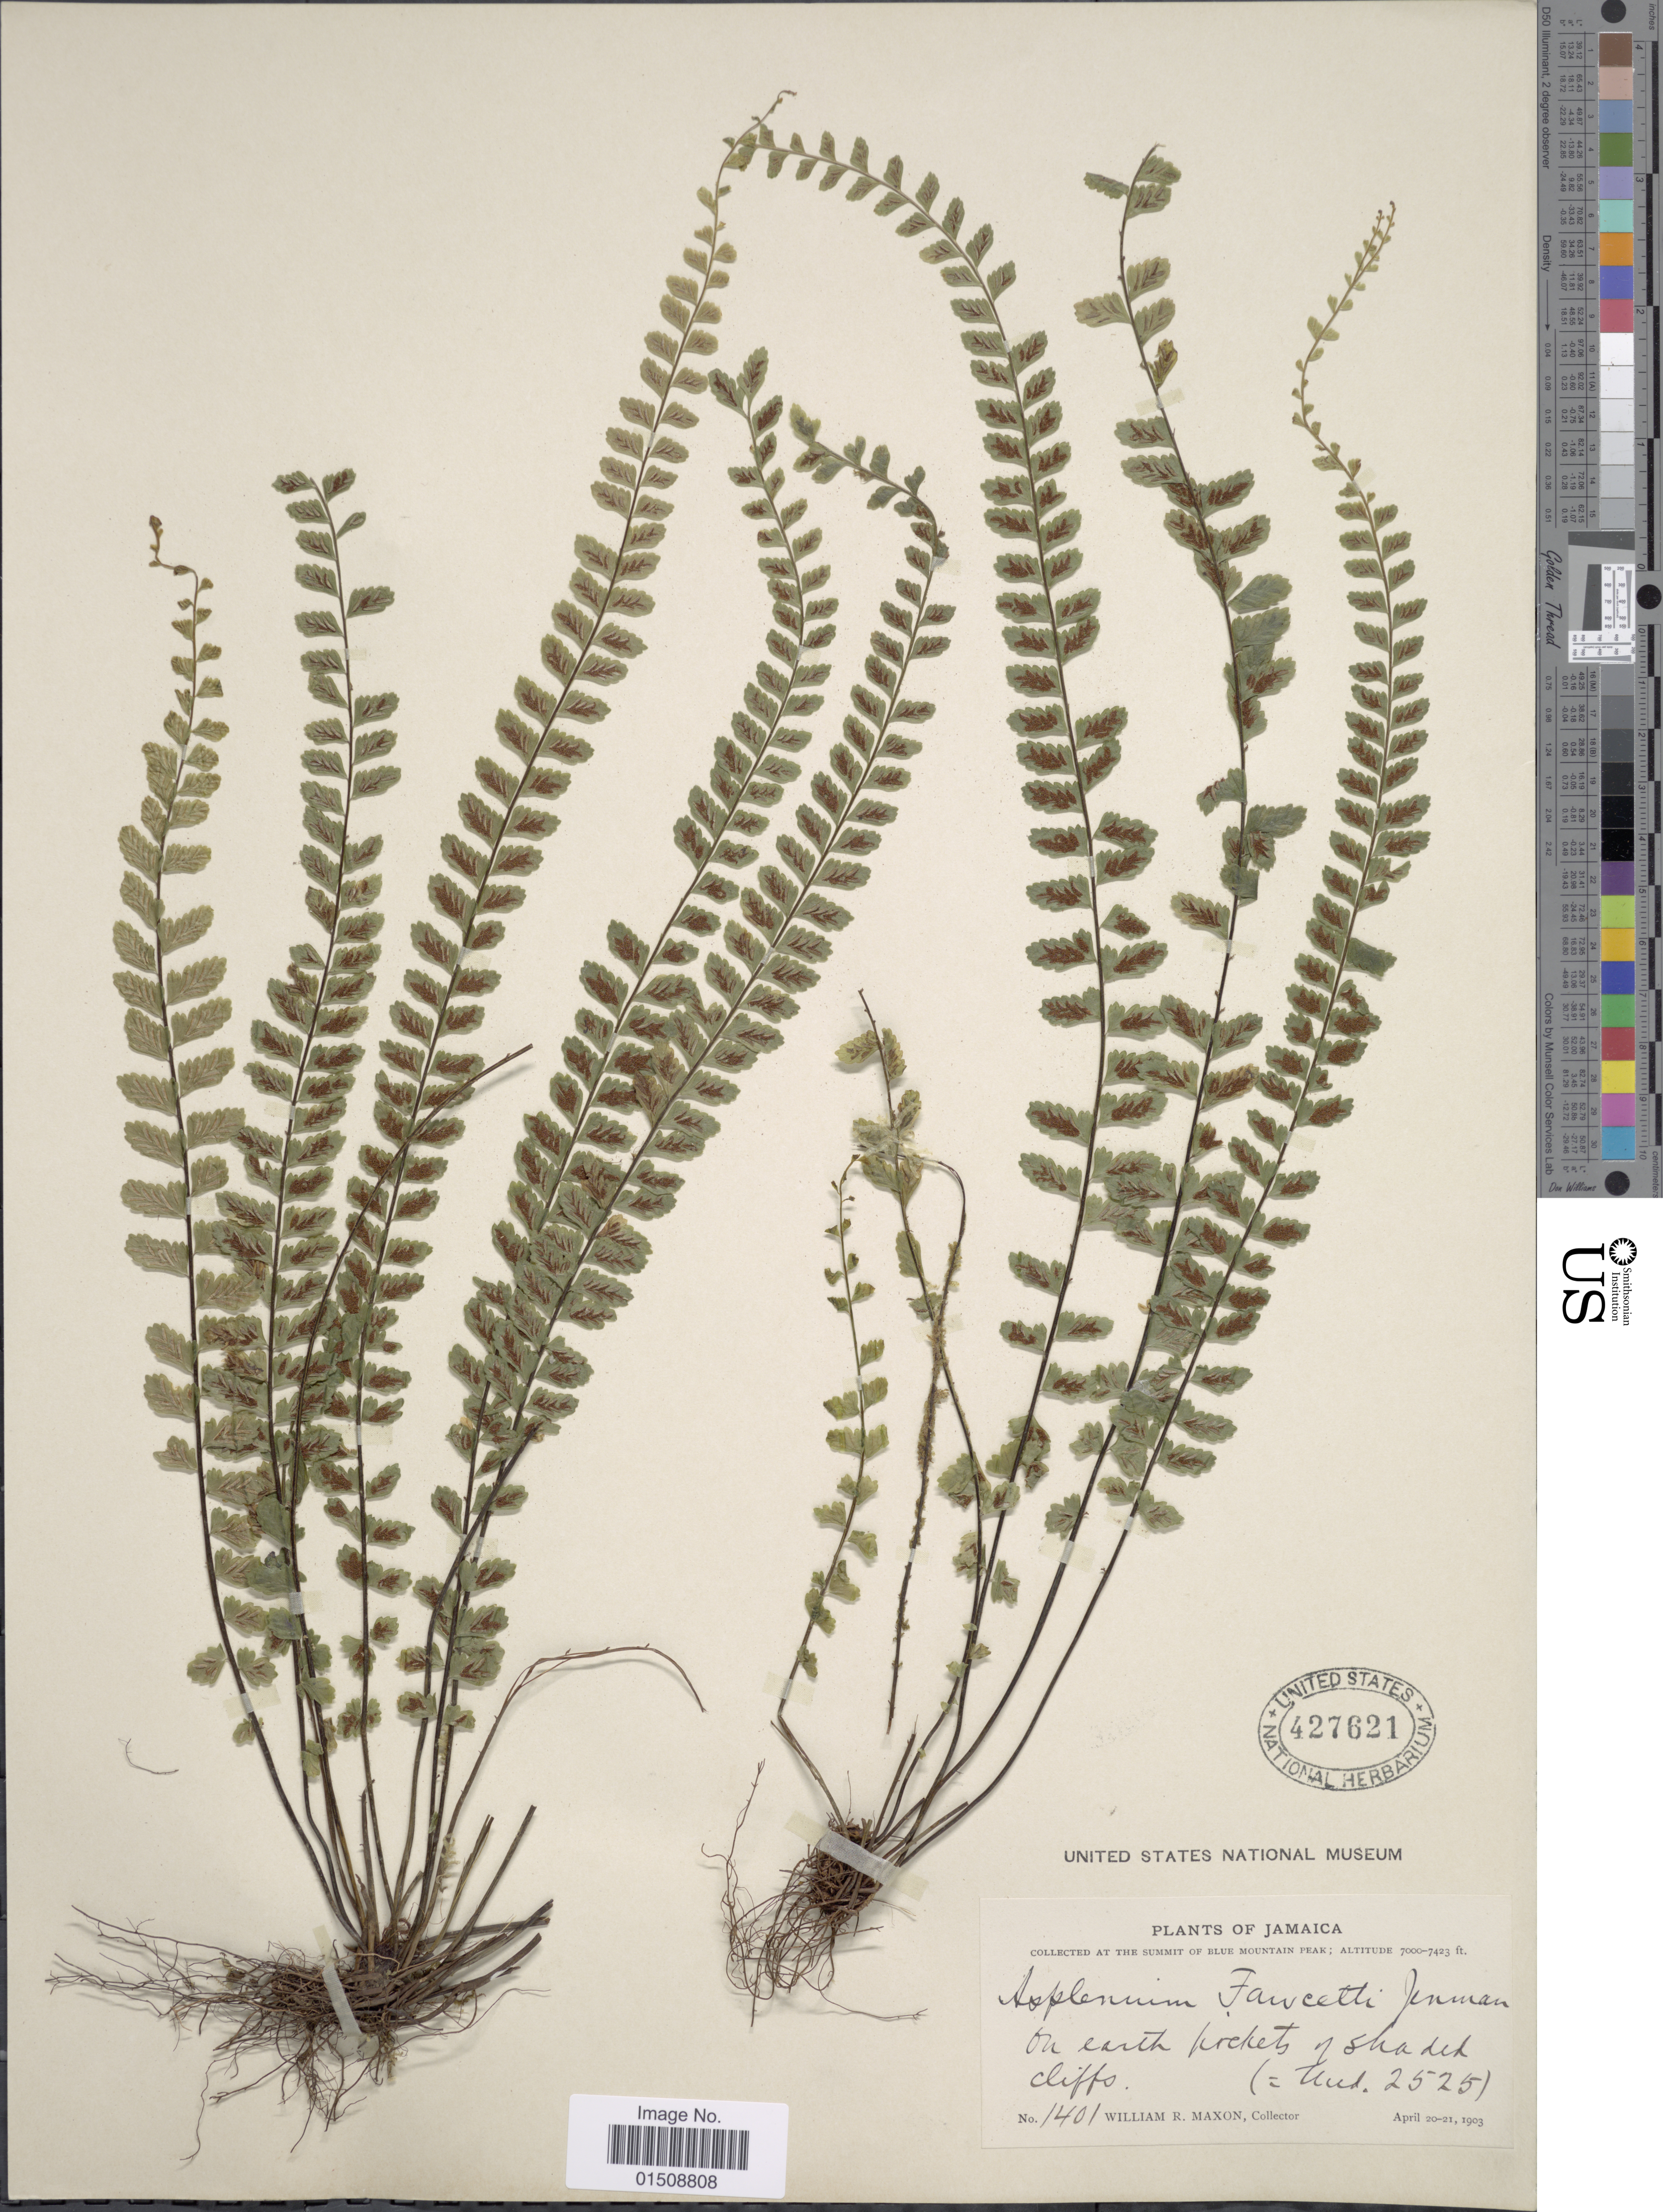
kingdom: Plantae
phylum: Tracheophyta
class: Polypodiopsida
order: Polypodiales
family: Aspleniaceae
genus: Asplenium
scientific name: Asplenium fawcetti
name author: Jenman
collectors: W. R. Maxon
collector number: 1401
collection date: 1903-04-20/1903-04-21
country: Jamaica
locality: At the summit of Blue Mountain Peak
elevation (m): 2134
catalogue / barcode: US 427621